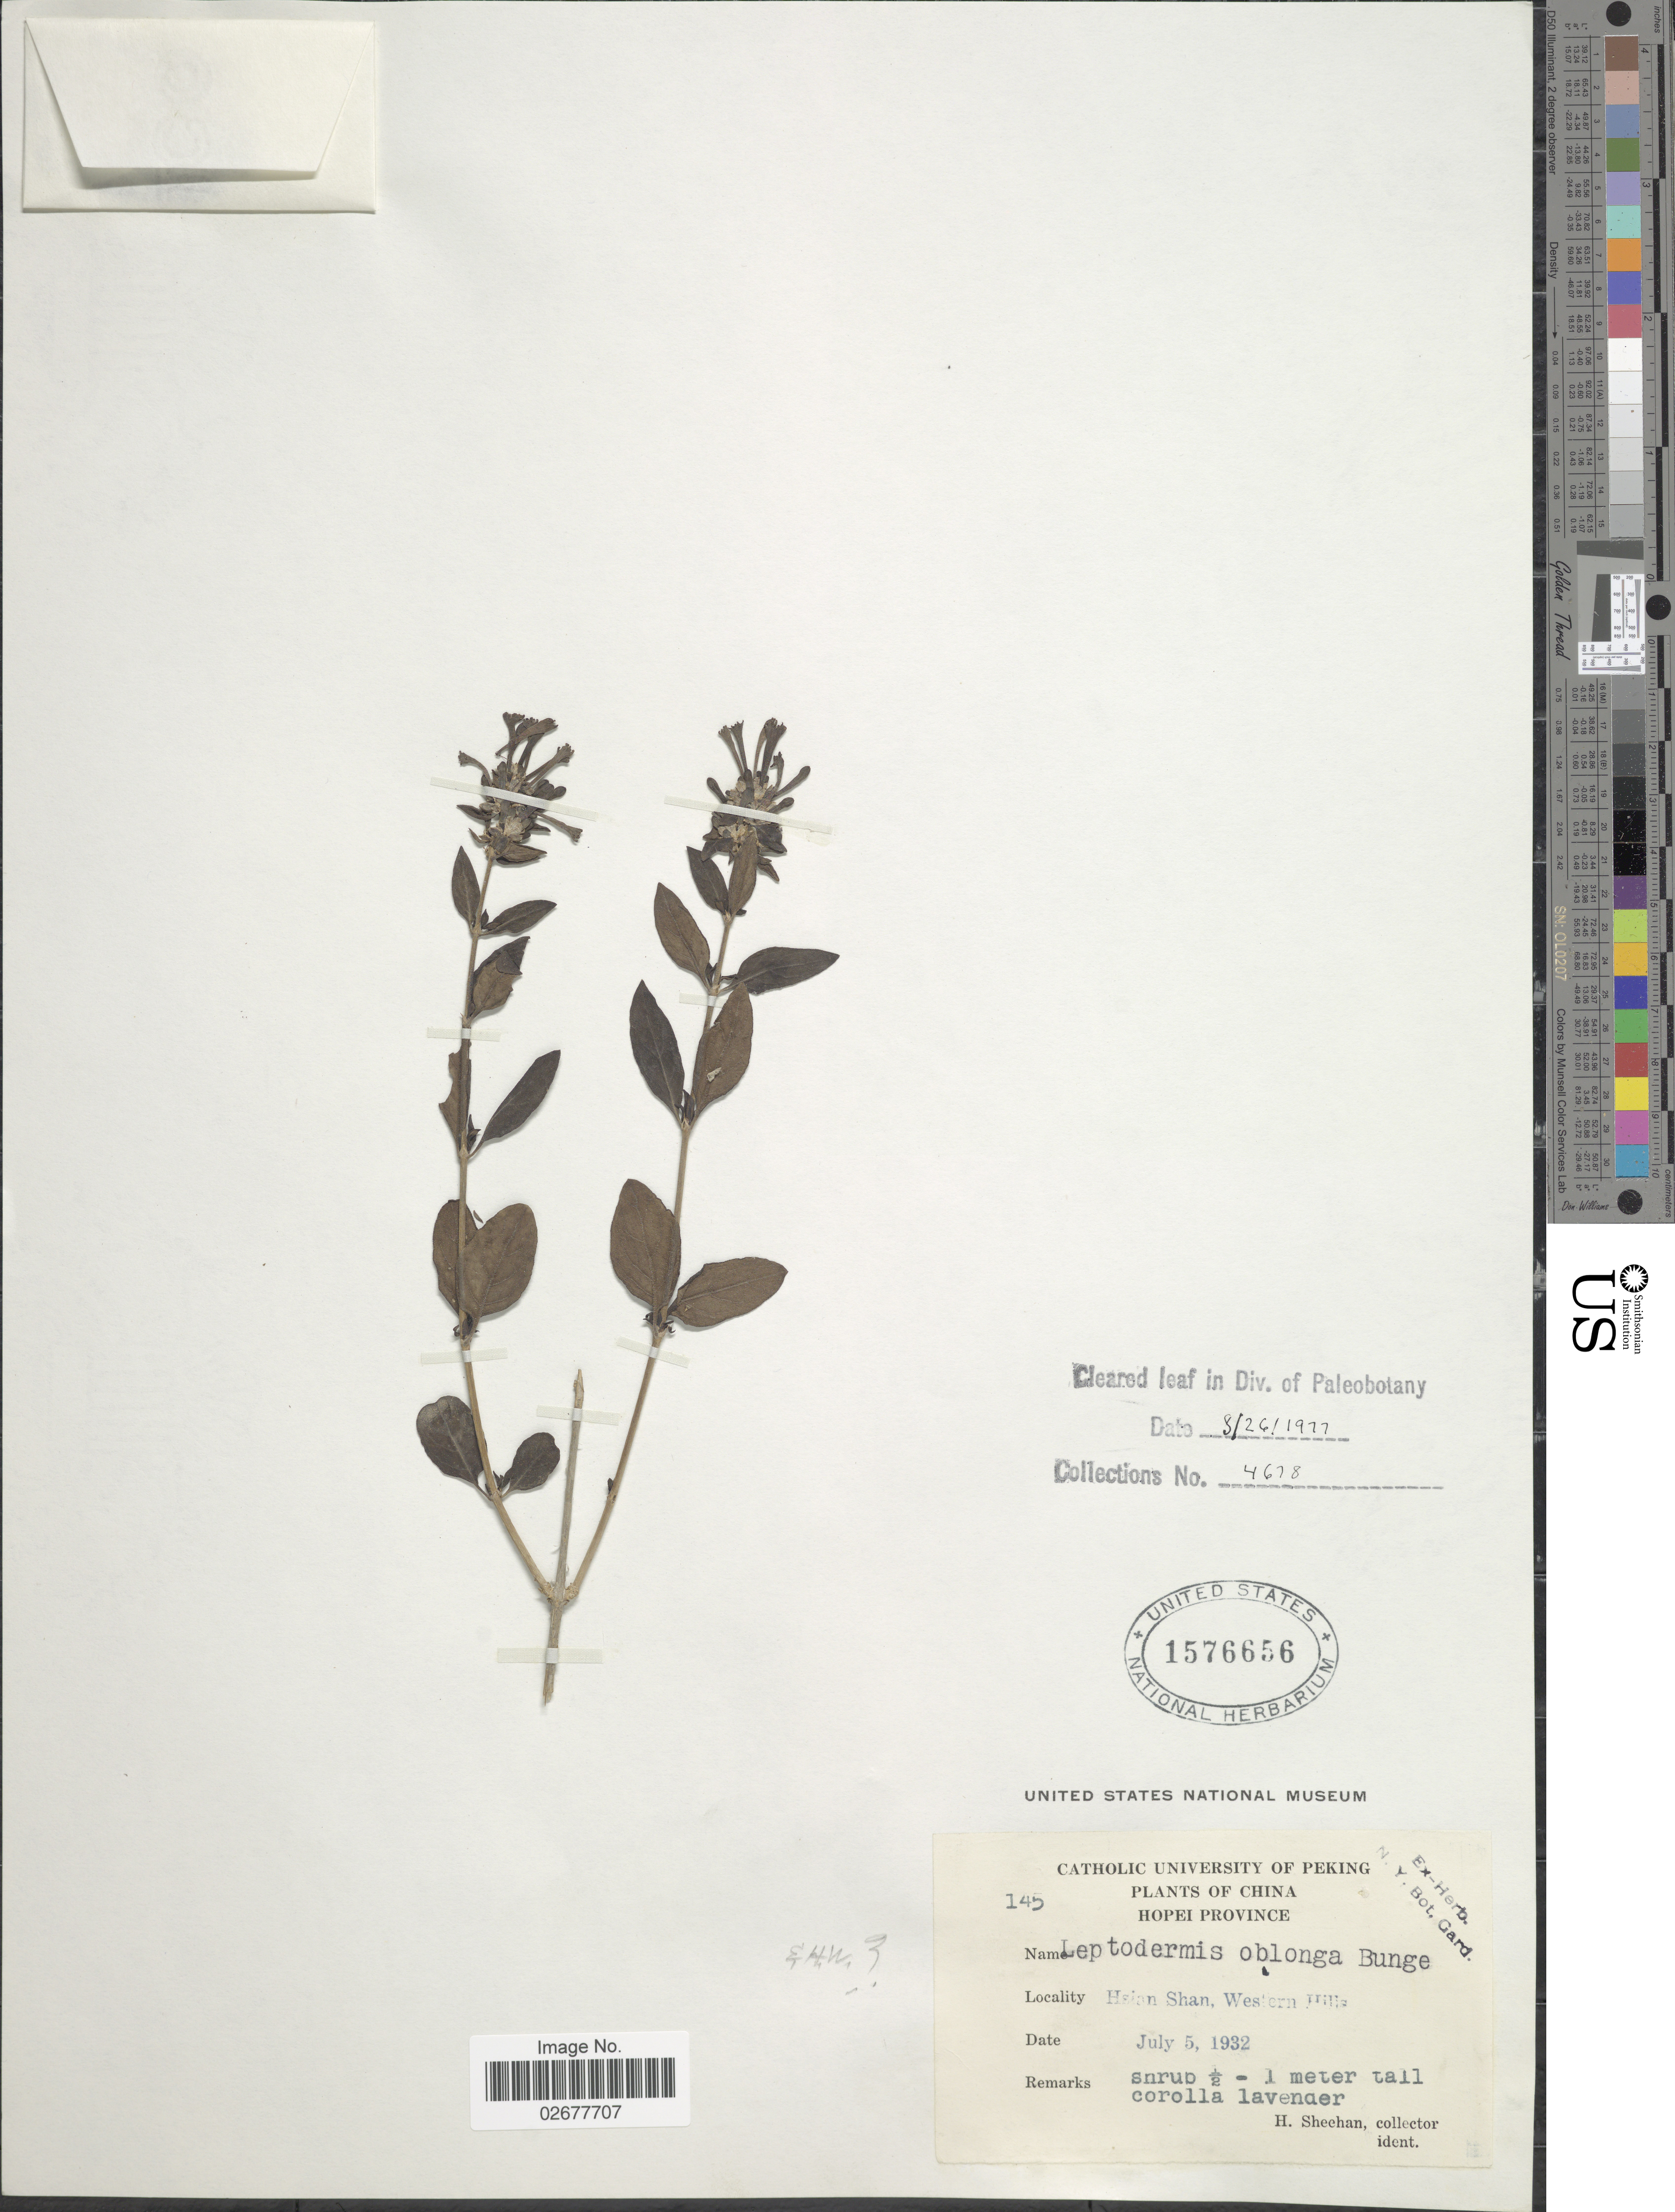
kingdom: Plantae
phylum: Tracheophyta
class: Magnoliopsida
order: Gentianales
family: Rubiaceae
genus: Leptodermis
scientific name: Leptodermis oblonga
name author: Bunge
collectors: H. Sheehan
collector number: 145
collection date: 1932-07-05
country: China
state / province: Hebei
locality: Hopei Province. Hsian Shan, Western Hills.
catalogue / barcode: US 1576656